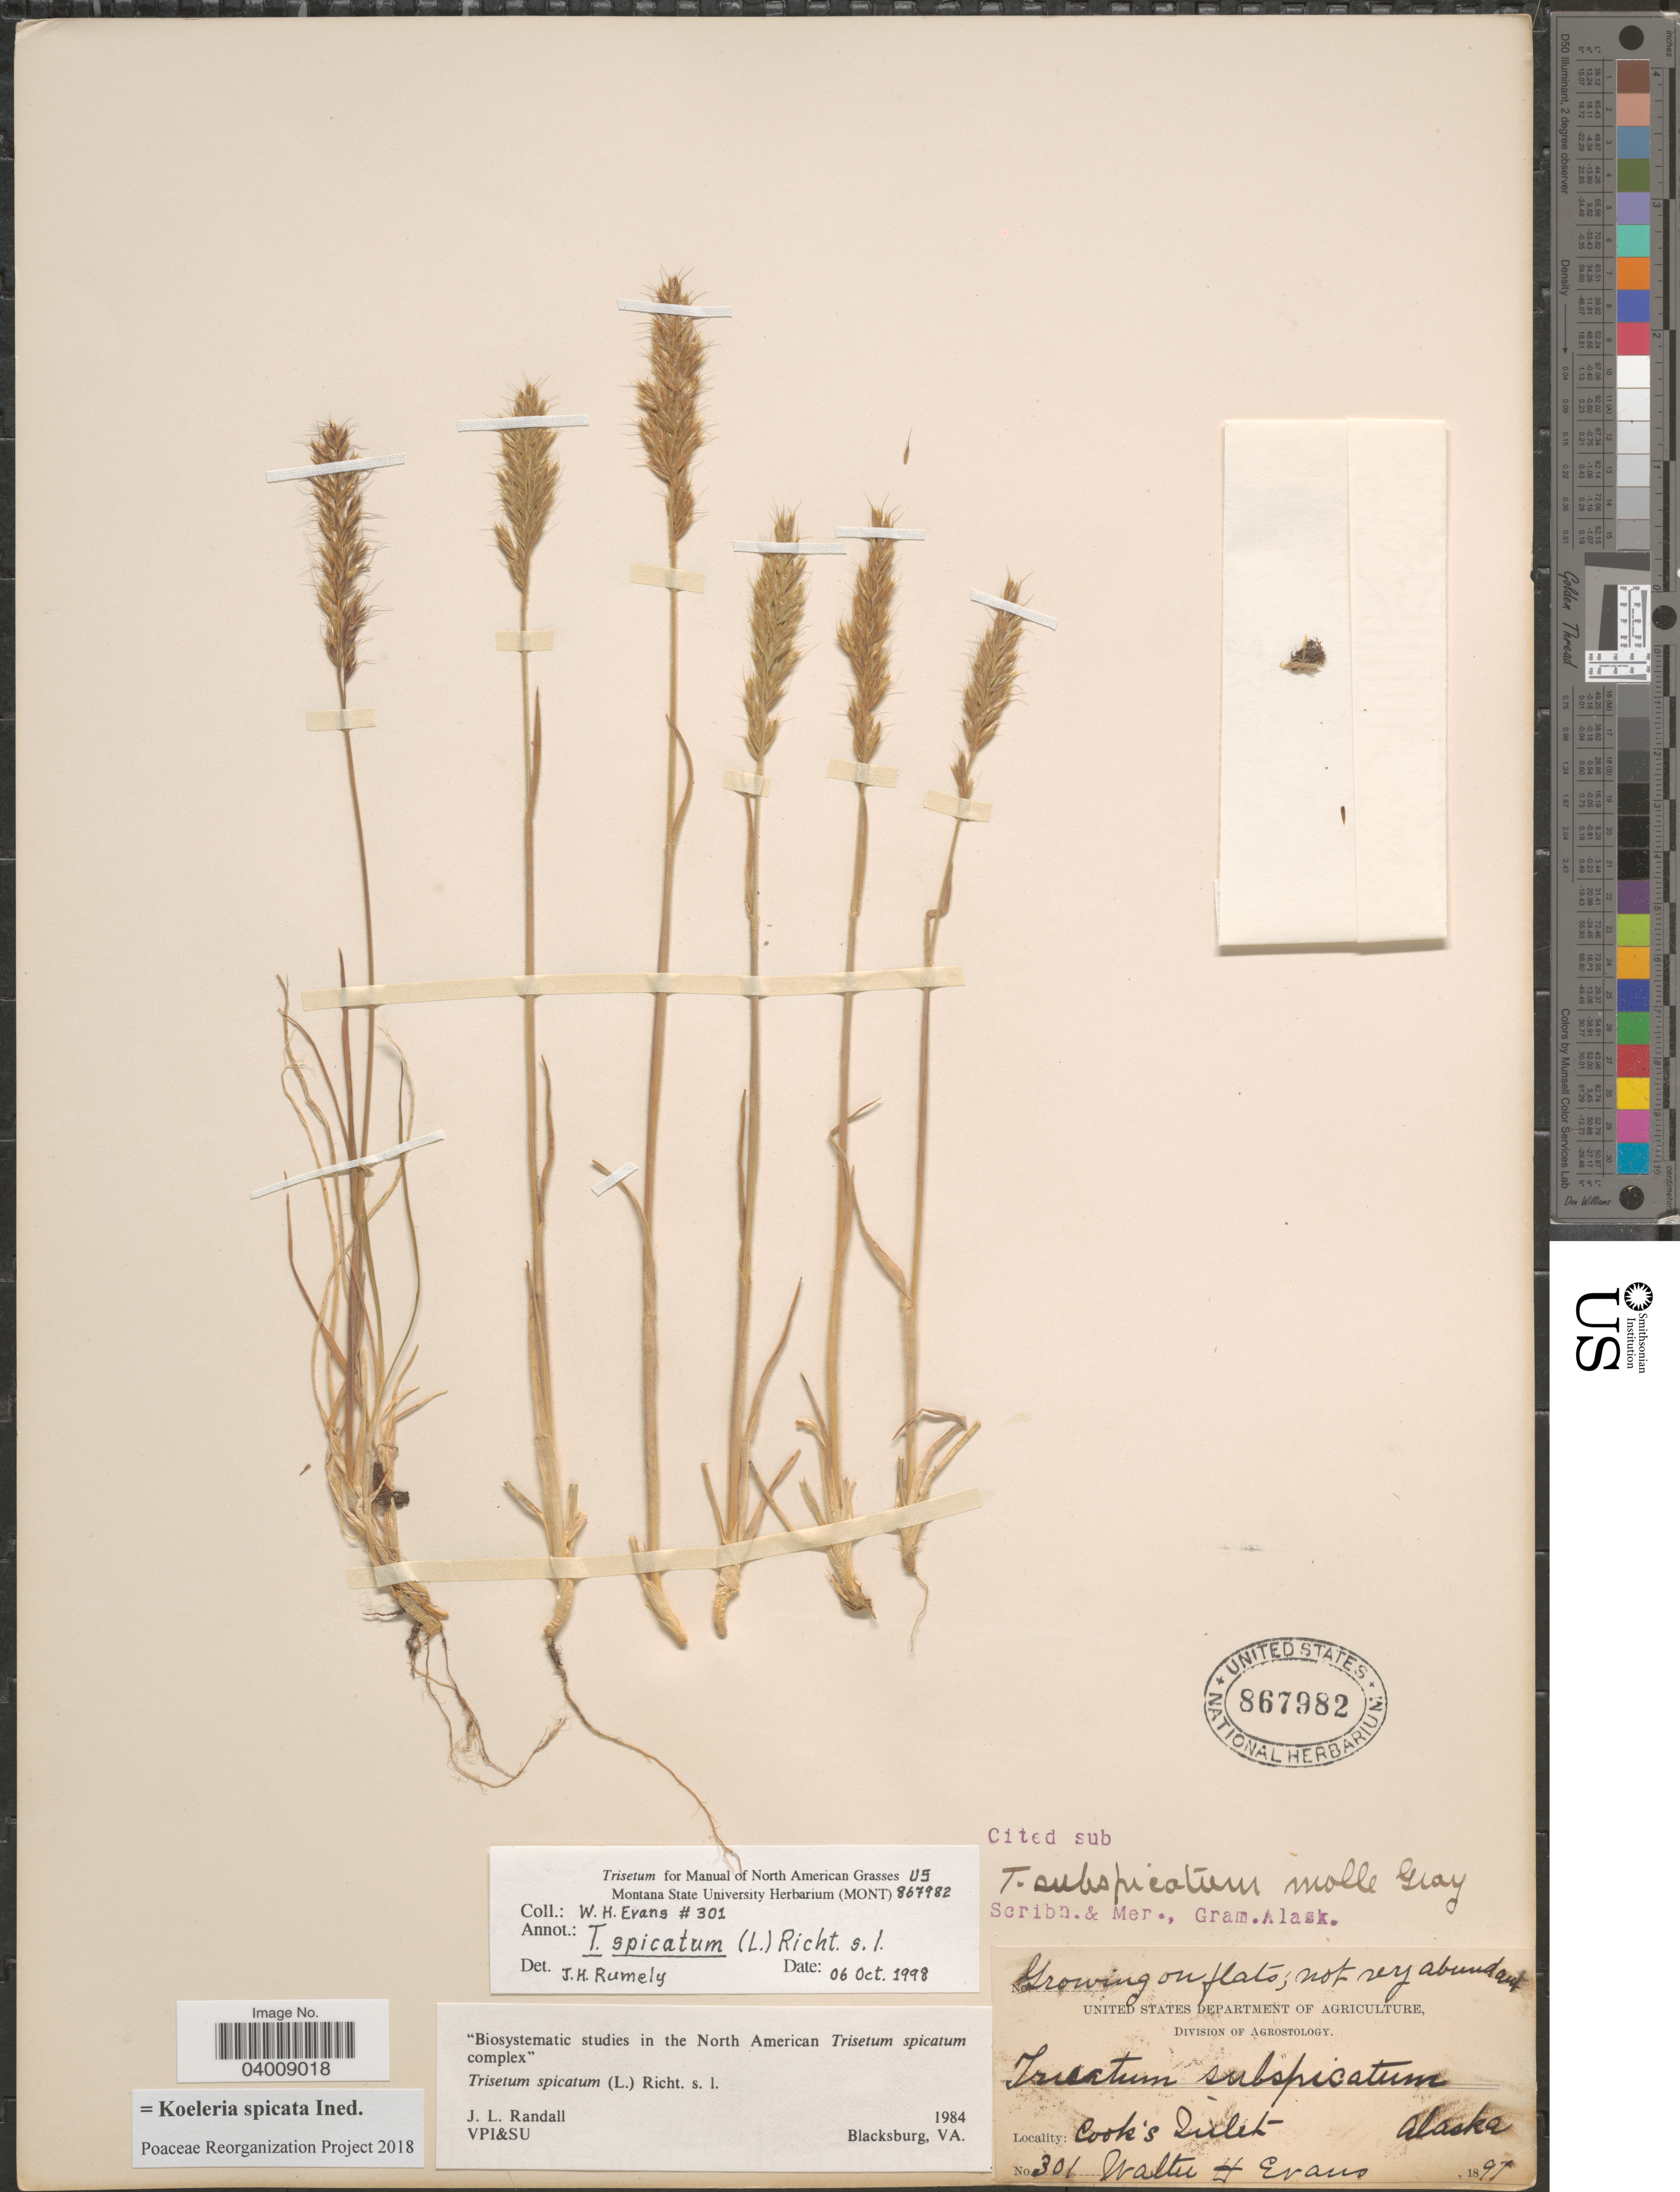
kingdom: Plantae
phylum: Tracheophyta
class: Liliopsida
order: Poales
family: Poaceae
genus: Koeleria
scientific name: Koeleria spicata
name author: (L.) Barberá et al.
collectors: W. H. Evans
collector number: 301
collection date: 1891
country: United States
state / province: Alaska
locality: Cook's Inlet.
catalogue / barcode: US 867982